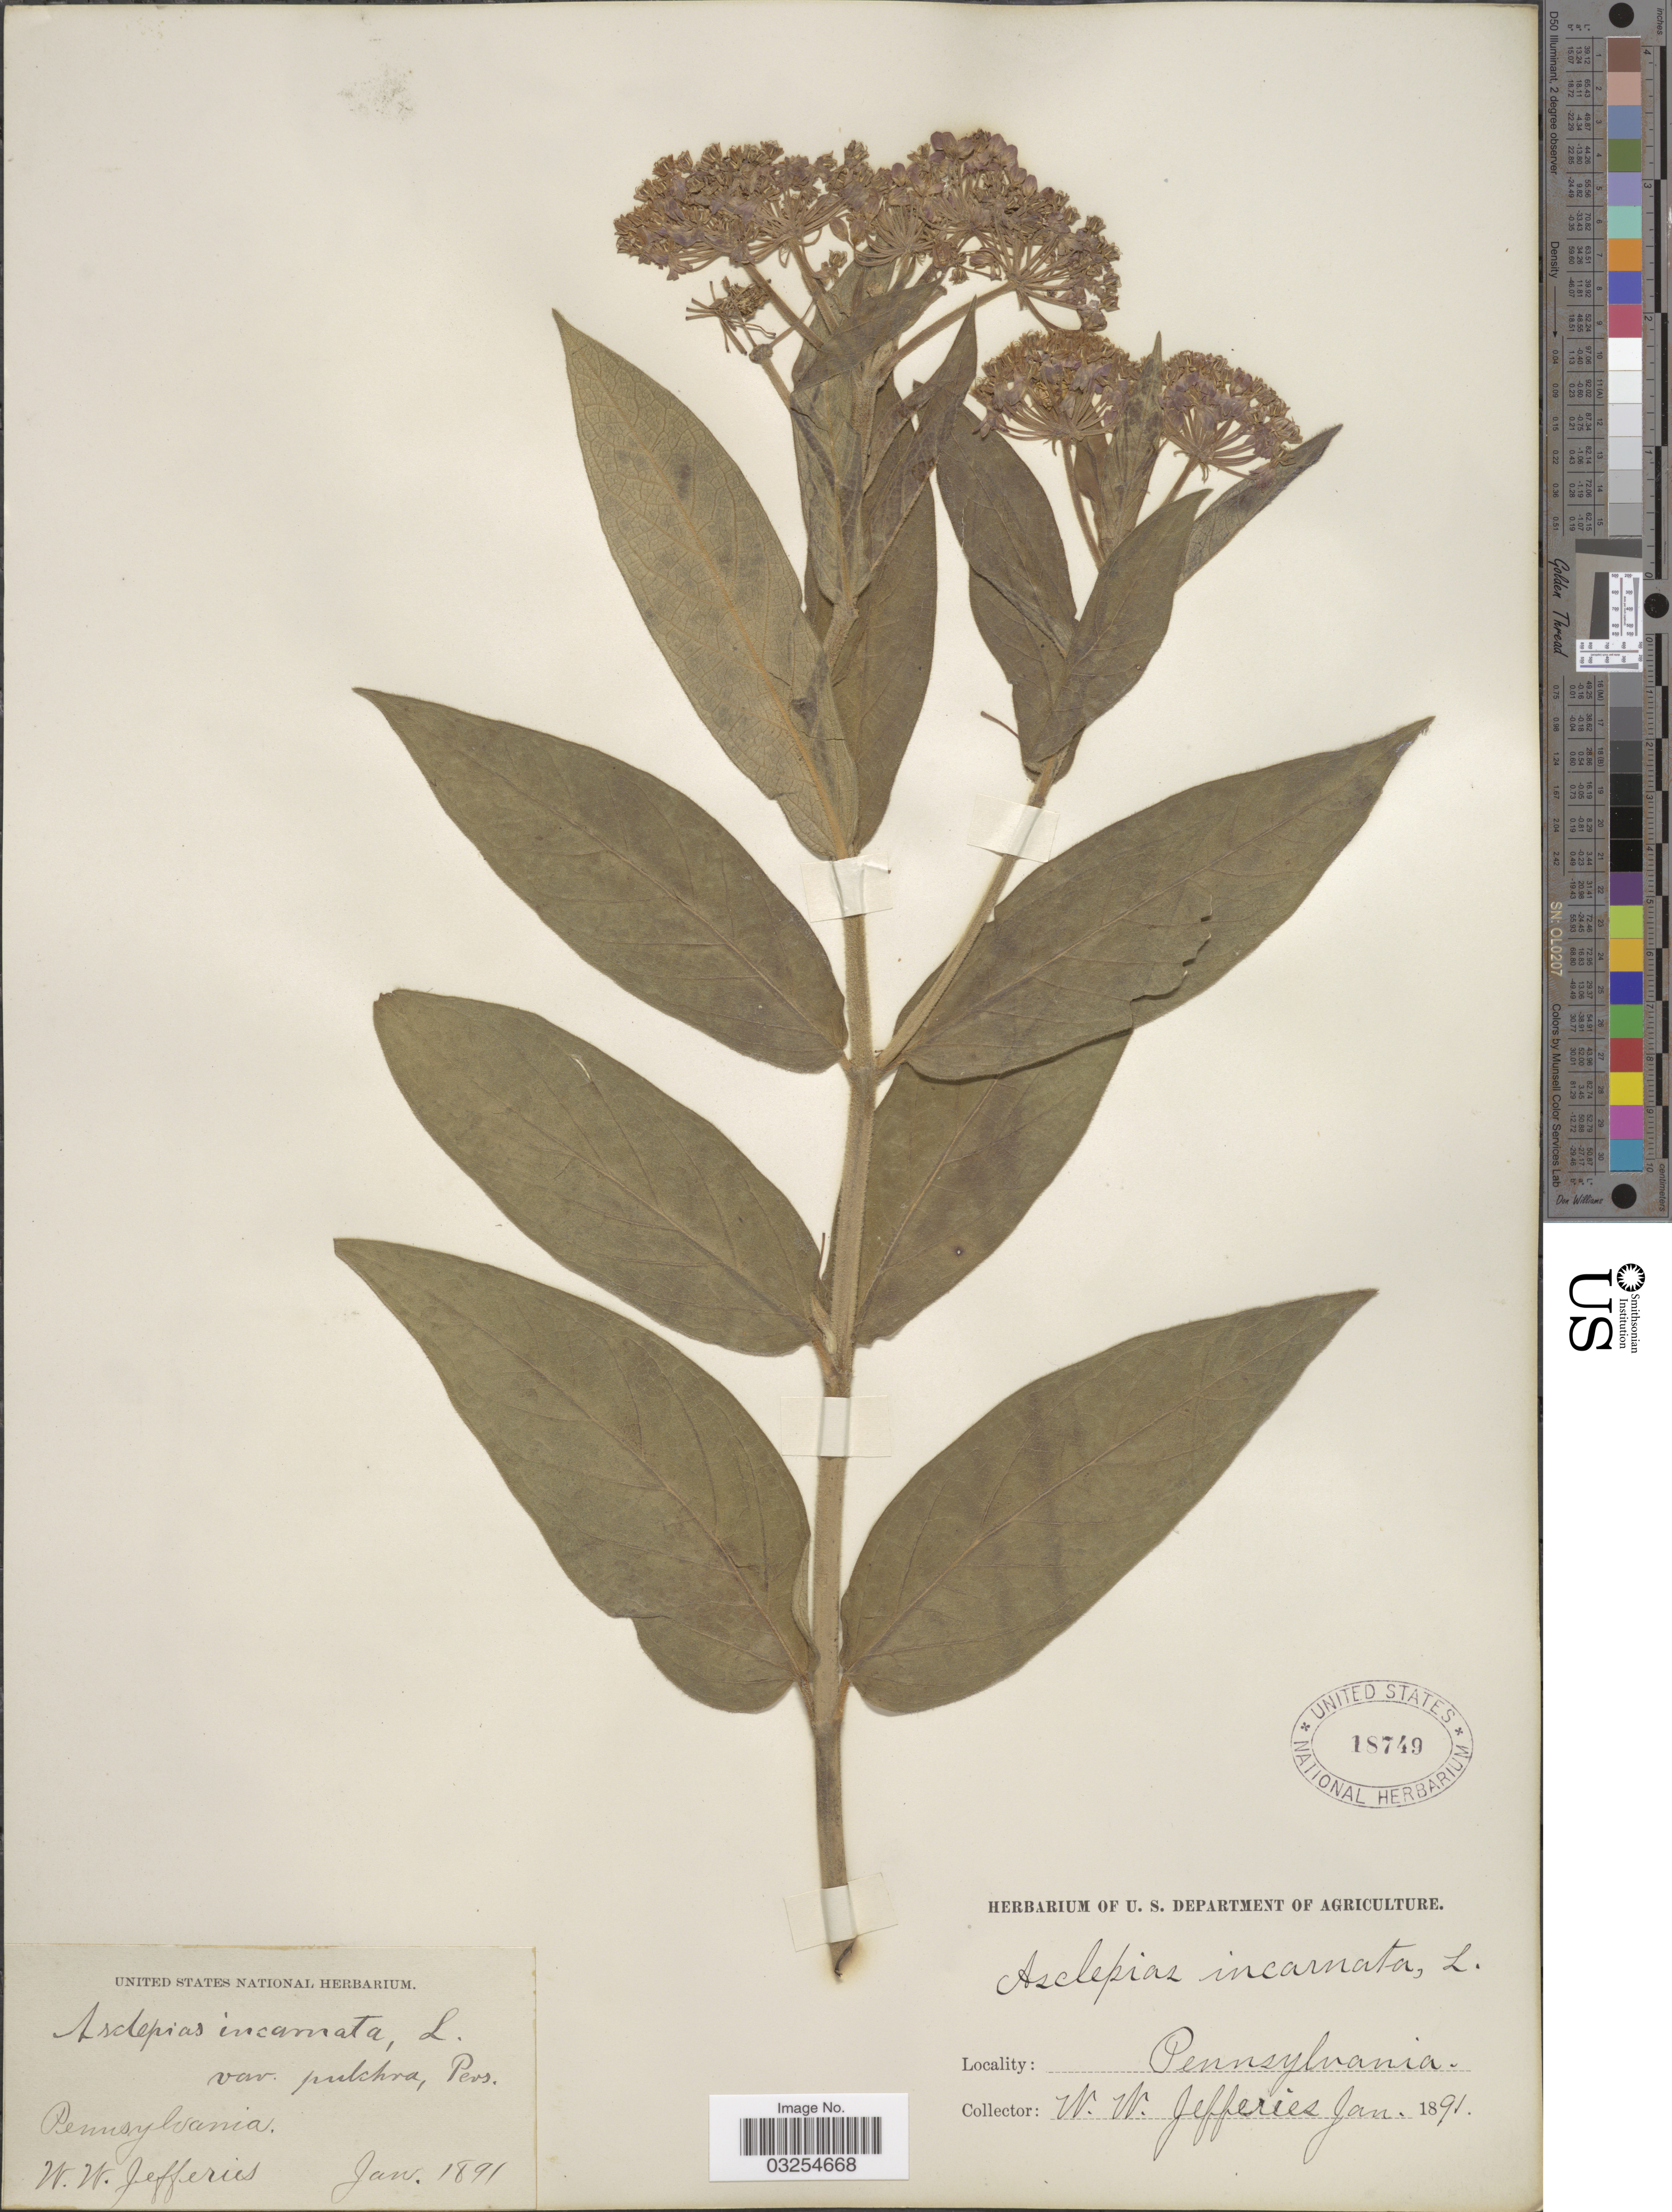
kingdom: Plantae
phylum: Tracheophyta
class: Magnoliopsida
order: Gentianales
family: Apocynaceae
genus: Asclepias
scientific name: Asclepias incarnata subsp. pulchra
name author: (Ehrh. ex Willd.) Woodson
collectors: W. Jefferies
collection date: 1891-01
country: United States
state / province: Pennsylvania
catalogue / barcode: US 18749